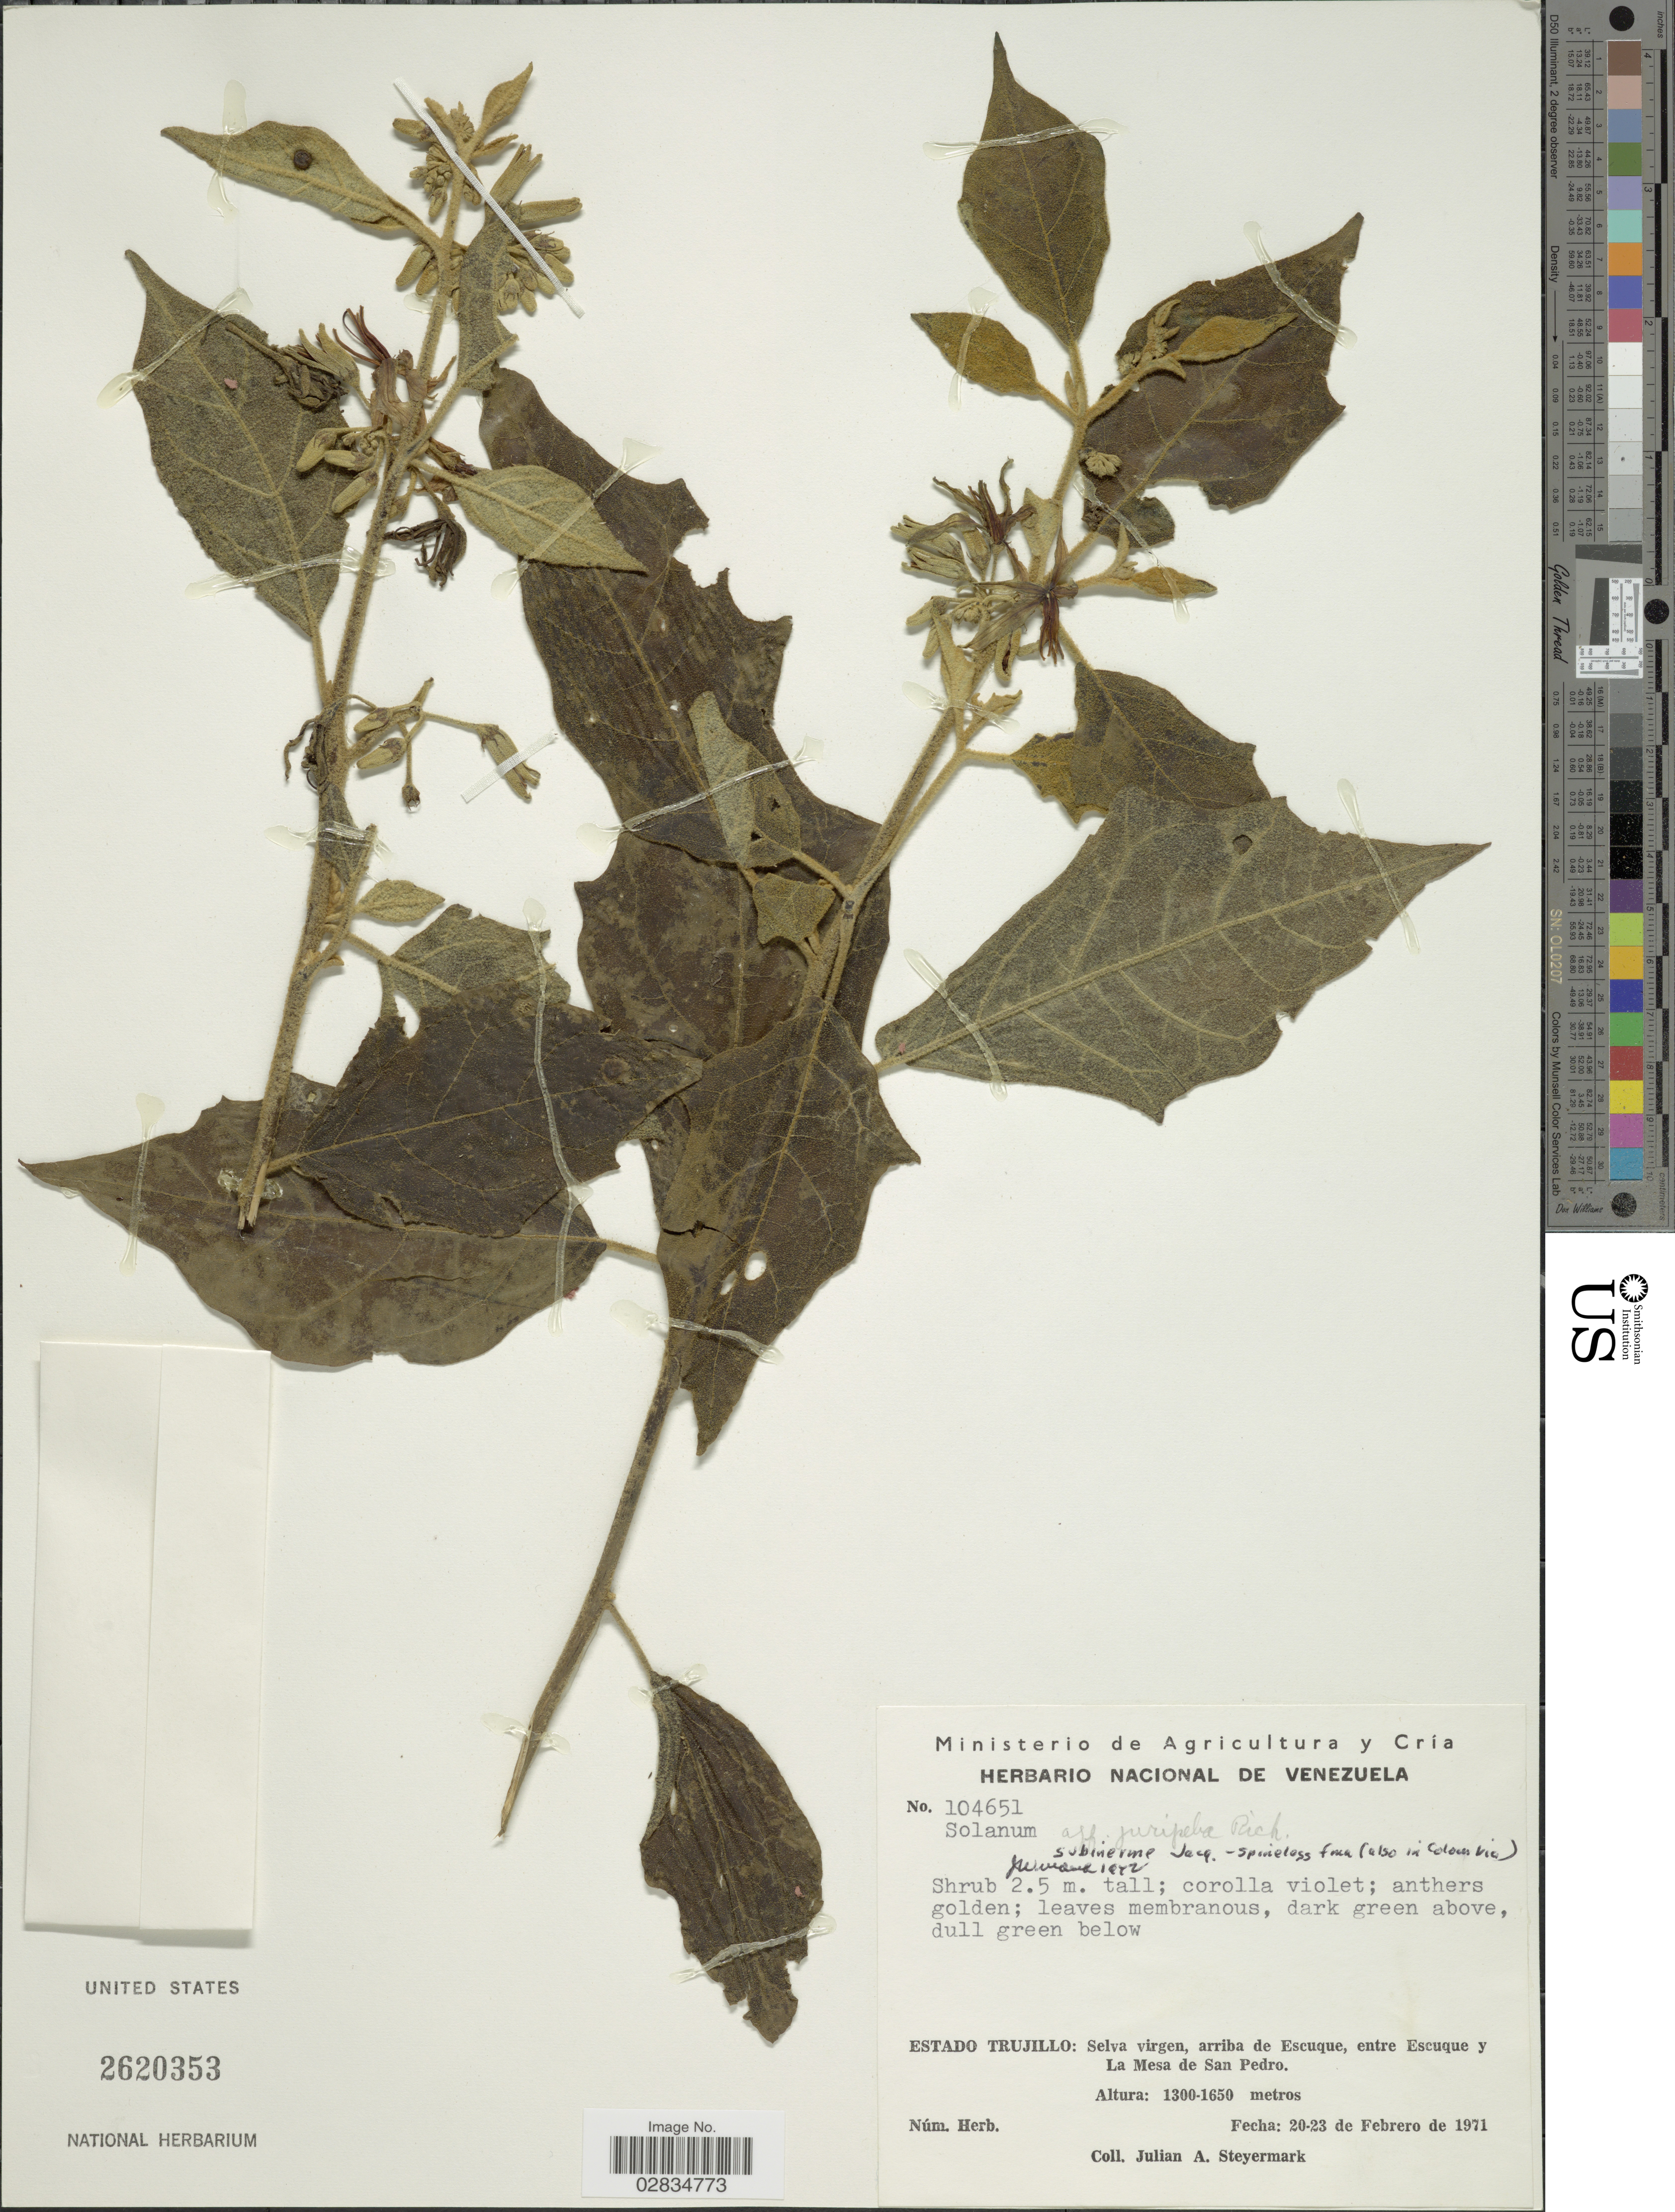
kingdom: Plantae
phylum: Tracheophyta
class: Magnoliopsida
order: Solanales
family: Solanaceae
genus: Solanum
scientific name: Solanum subinerme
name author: Jacq.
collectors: J. Steyermark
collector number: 104651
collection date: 1971-02-20/1971-02-23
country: Venezuela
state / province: Trujillo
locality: Arriba de Escuque, entre Escuque y La Mesa de San Pedro.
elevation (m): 1300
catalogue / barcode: US 2620353